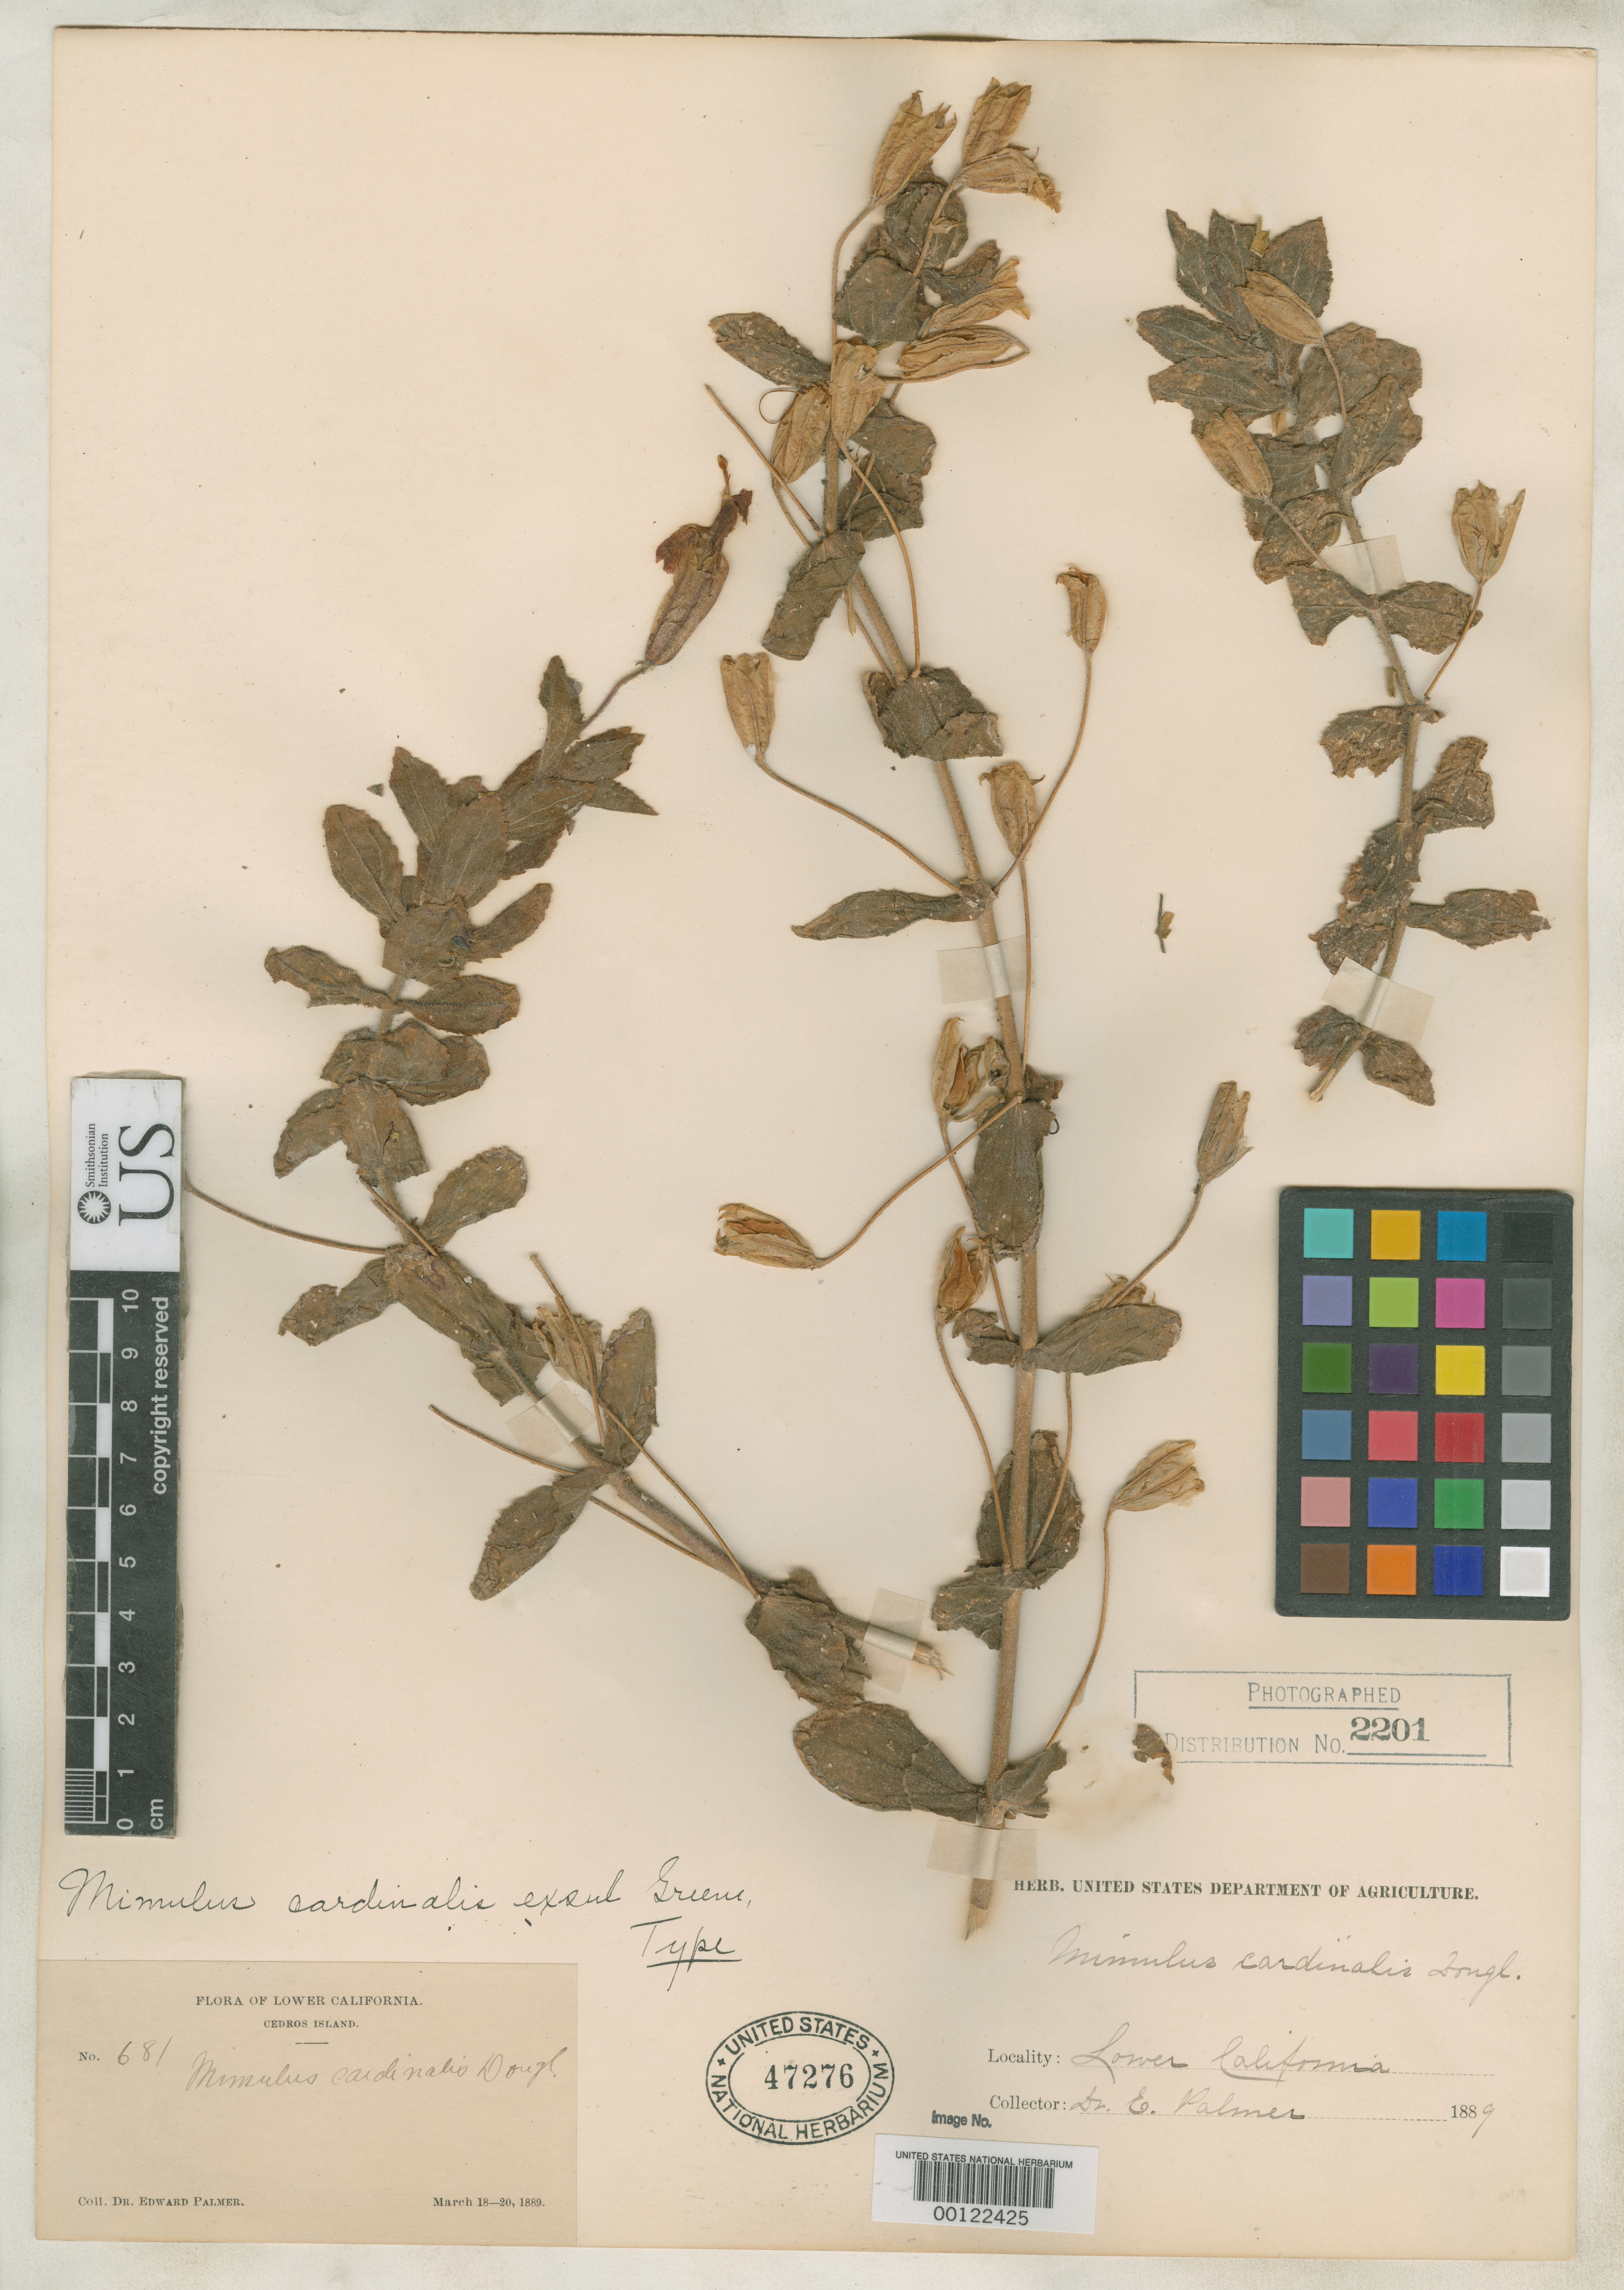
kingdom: Plantae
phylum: Tracheophyta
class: Magnoliopsida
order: Lamiales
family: Phrymaceae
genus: Mimulus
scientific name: Mimulus cardinalis var. exsul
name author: Greene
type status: Holotype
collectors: E. Palmer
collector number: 681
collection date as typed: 18 Mar 1889 to 20 Mar 1889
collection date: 1889-03-18/1889-03-20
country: Mexico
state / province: Baja California Norte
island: Cedros Island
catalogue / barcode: US 47276